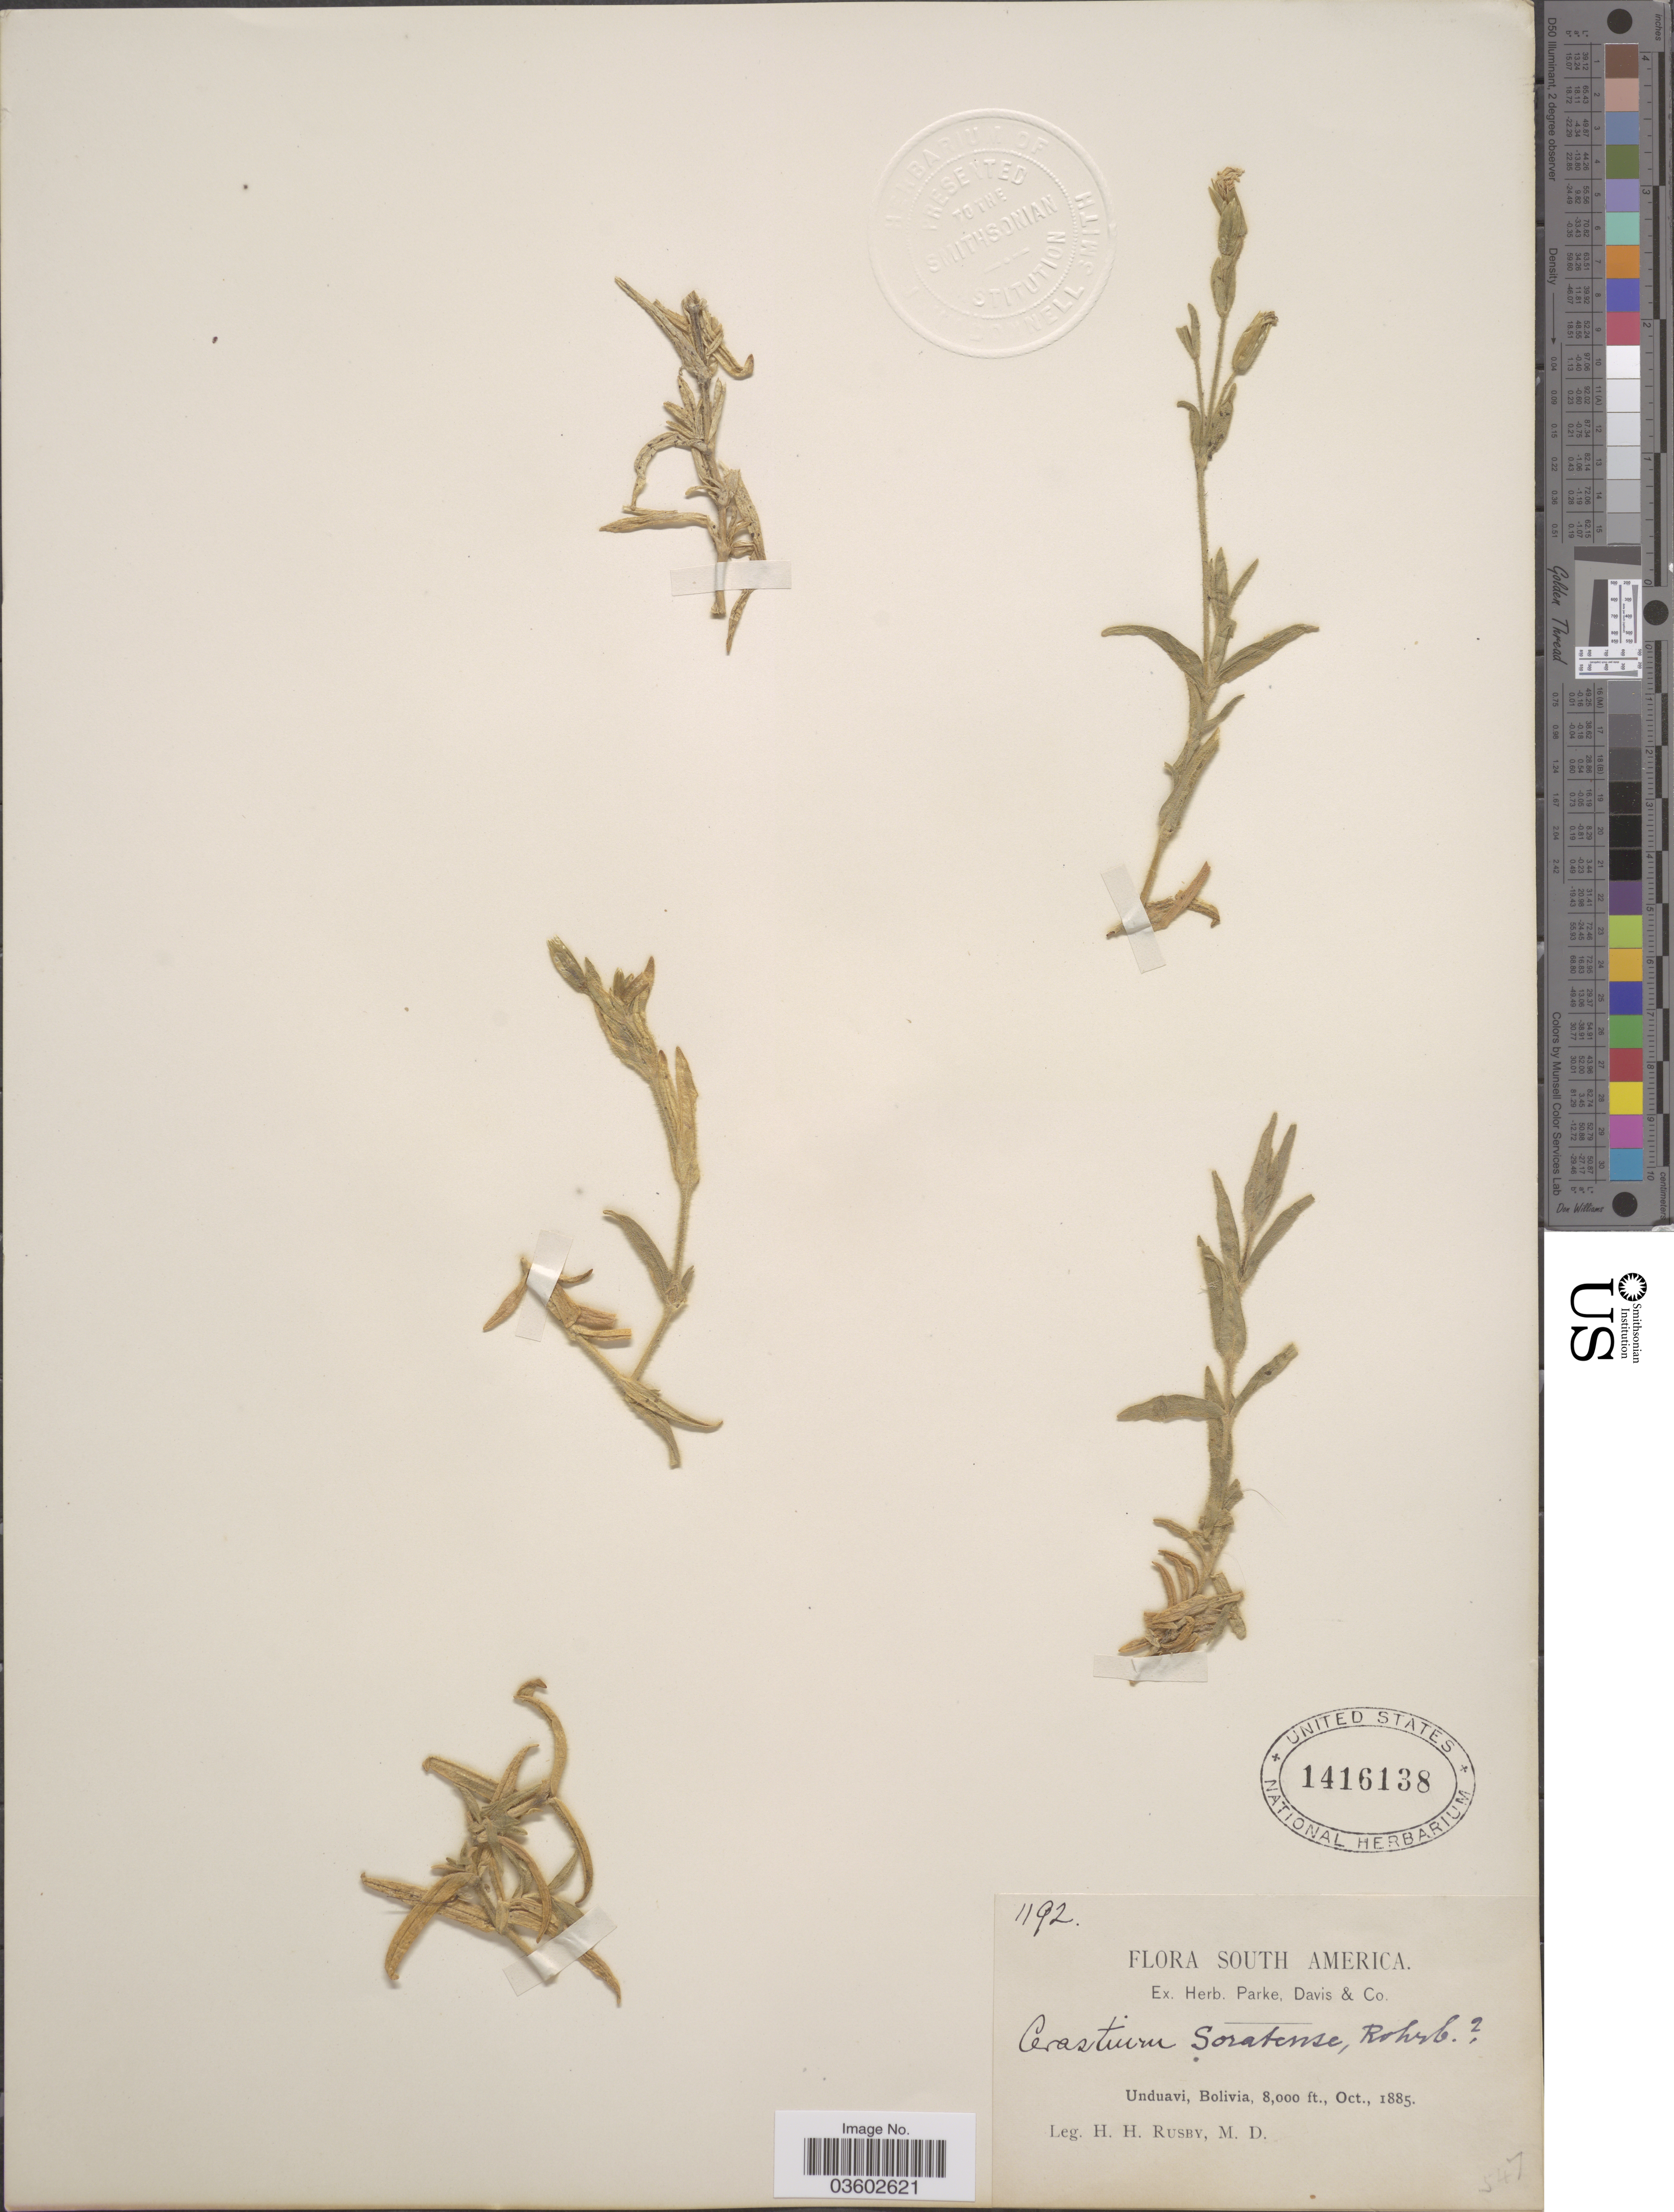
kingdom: Plantae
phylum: Tracheophyta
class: Magnoliopsida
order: Caryophyllales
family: Caryophyllaceae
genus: Cerastium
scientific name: Cerastium soratense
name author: Rohrb.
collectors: H. H. Rusby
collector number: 1192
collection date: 1885-10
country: Bolivia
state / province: La Paz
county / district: Nor Yungas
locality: Unduavi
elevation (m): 2438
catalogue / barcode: US 1416138